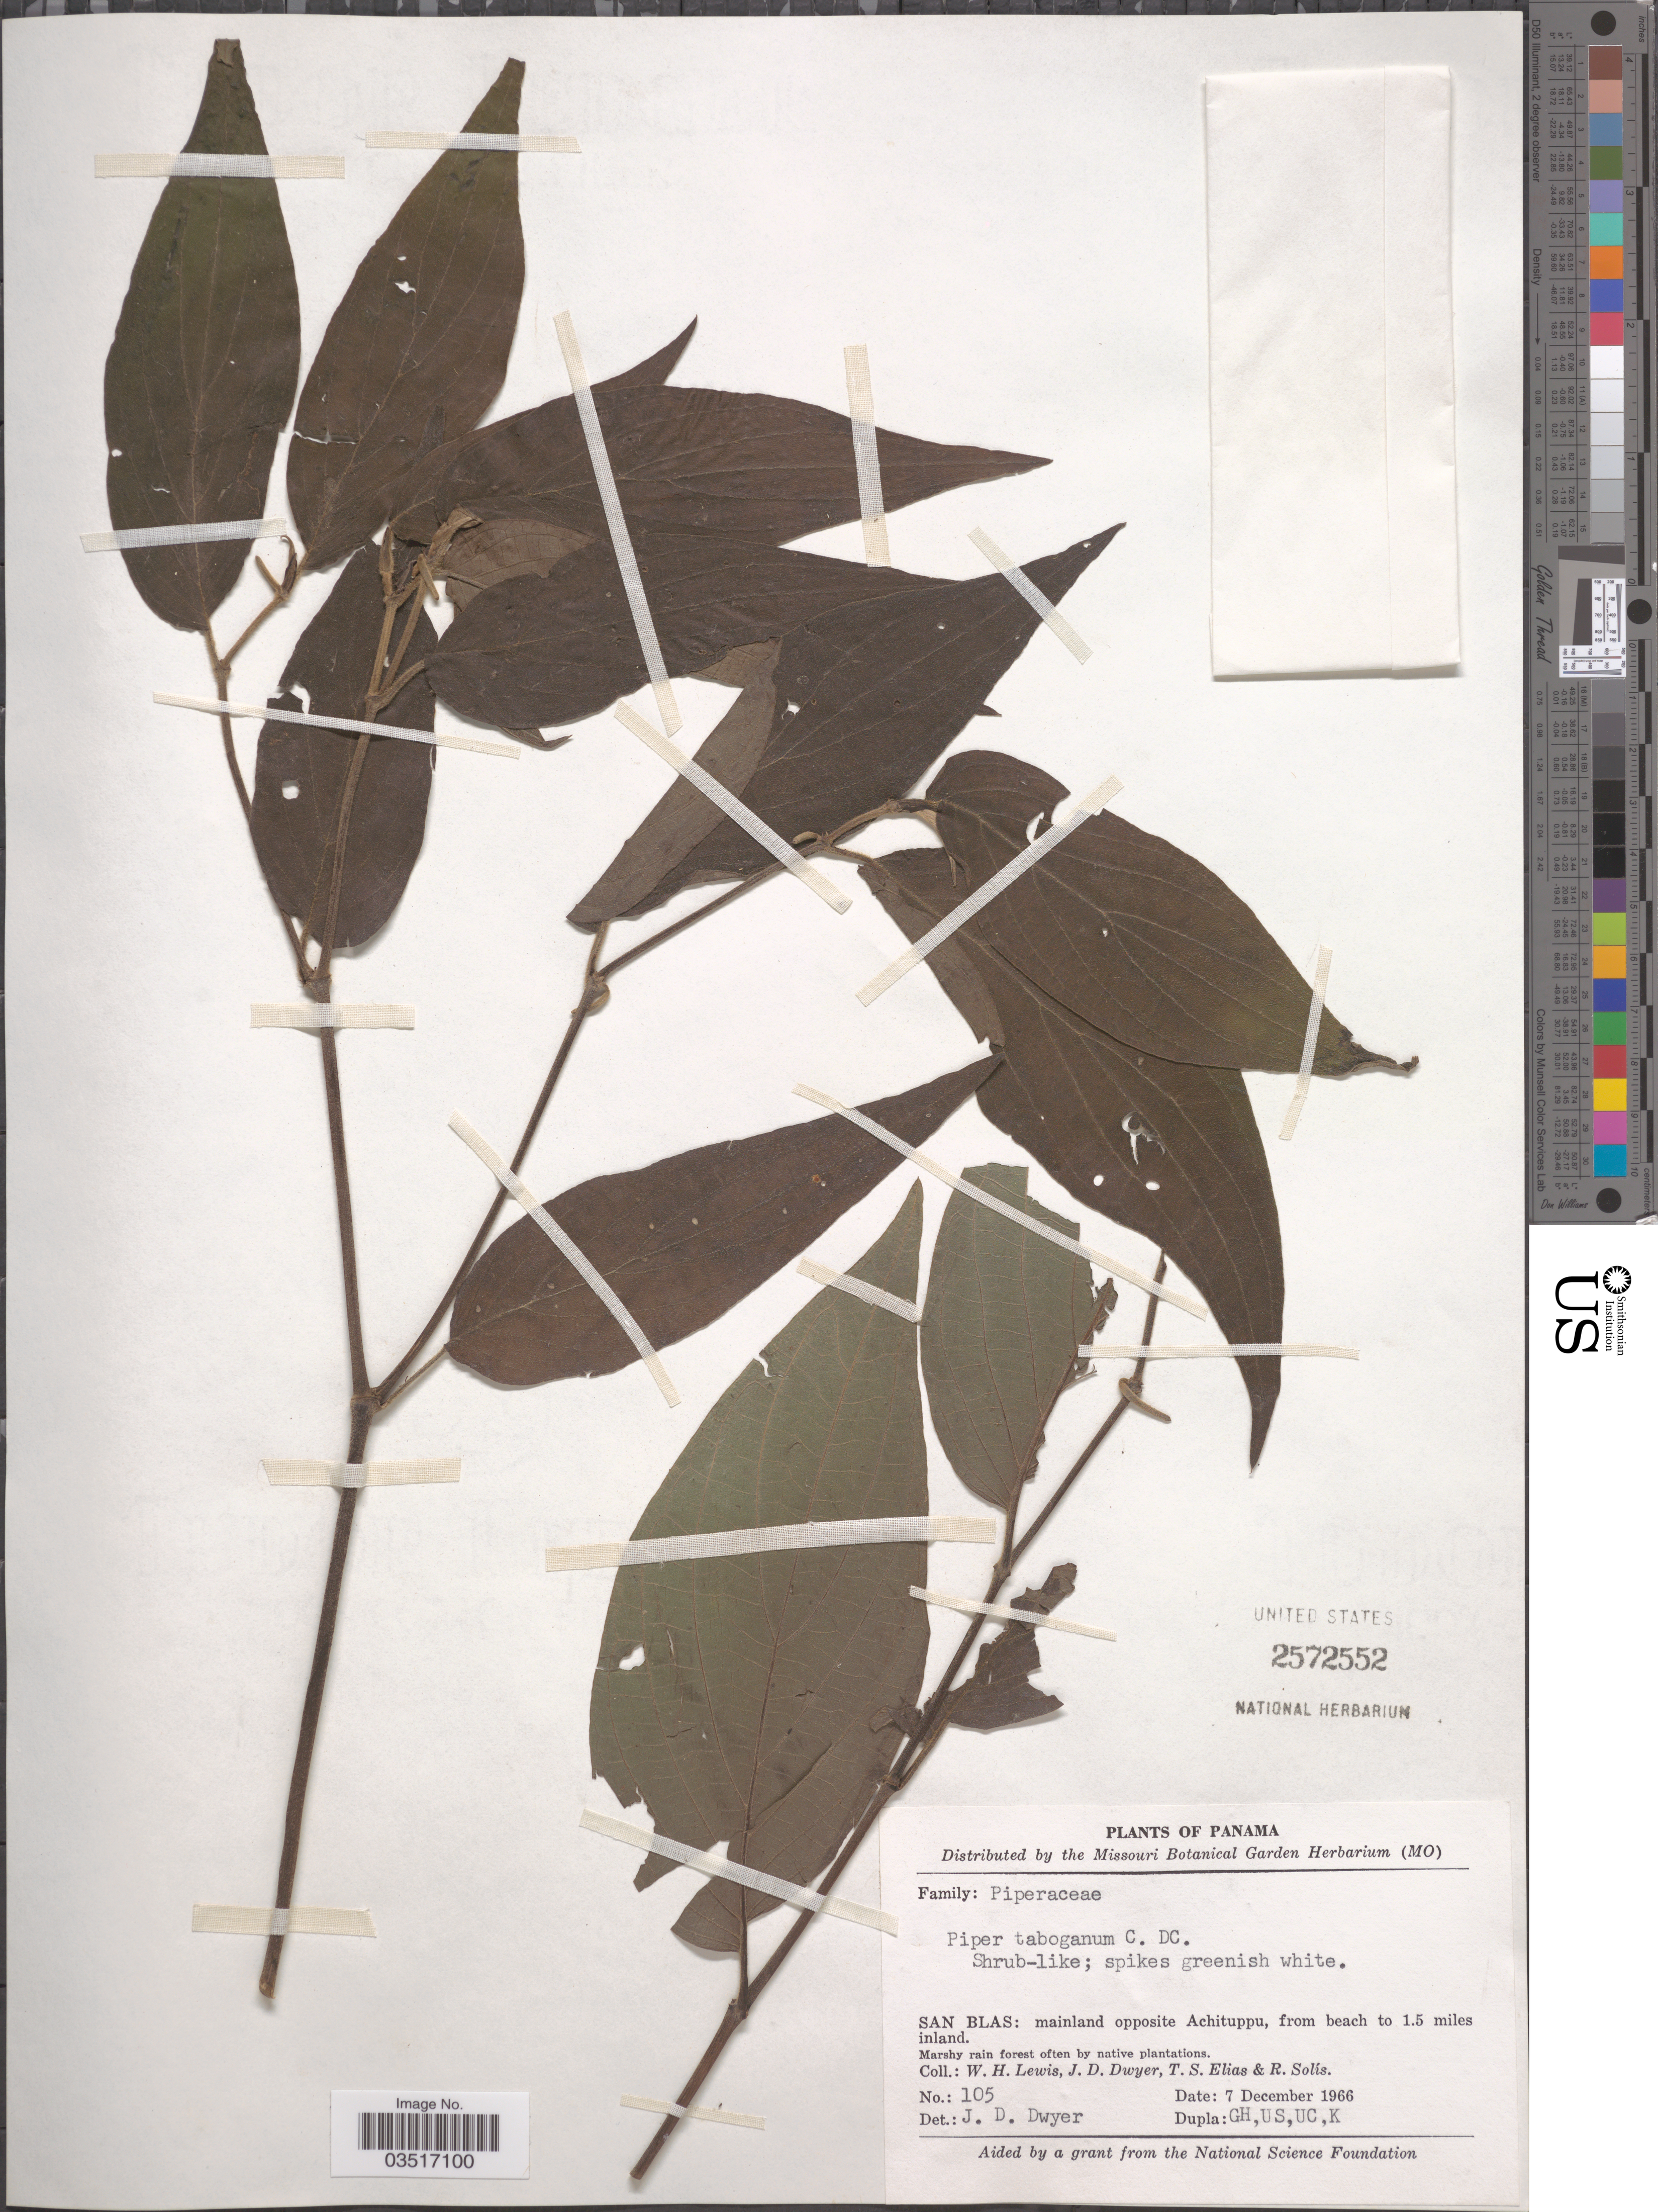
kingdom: Plantae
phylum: Tracheophyta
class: Magnoliopsida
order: Piperales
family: Piperaceae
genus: Piper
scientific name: Piper taboganum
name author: C. DC.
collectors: W. H. Lewis, J. D. Dwyer, T. S. Elias & R. Solis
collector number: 105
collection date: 1966-12-07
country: Panama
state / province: Kuna Yala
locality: San Blas: mainland opposite Achituppu, from beach to 1.5 miles inland.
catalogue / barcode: US 2572552